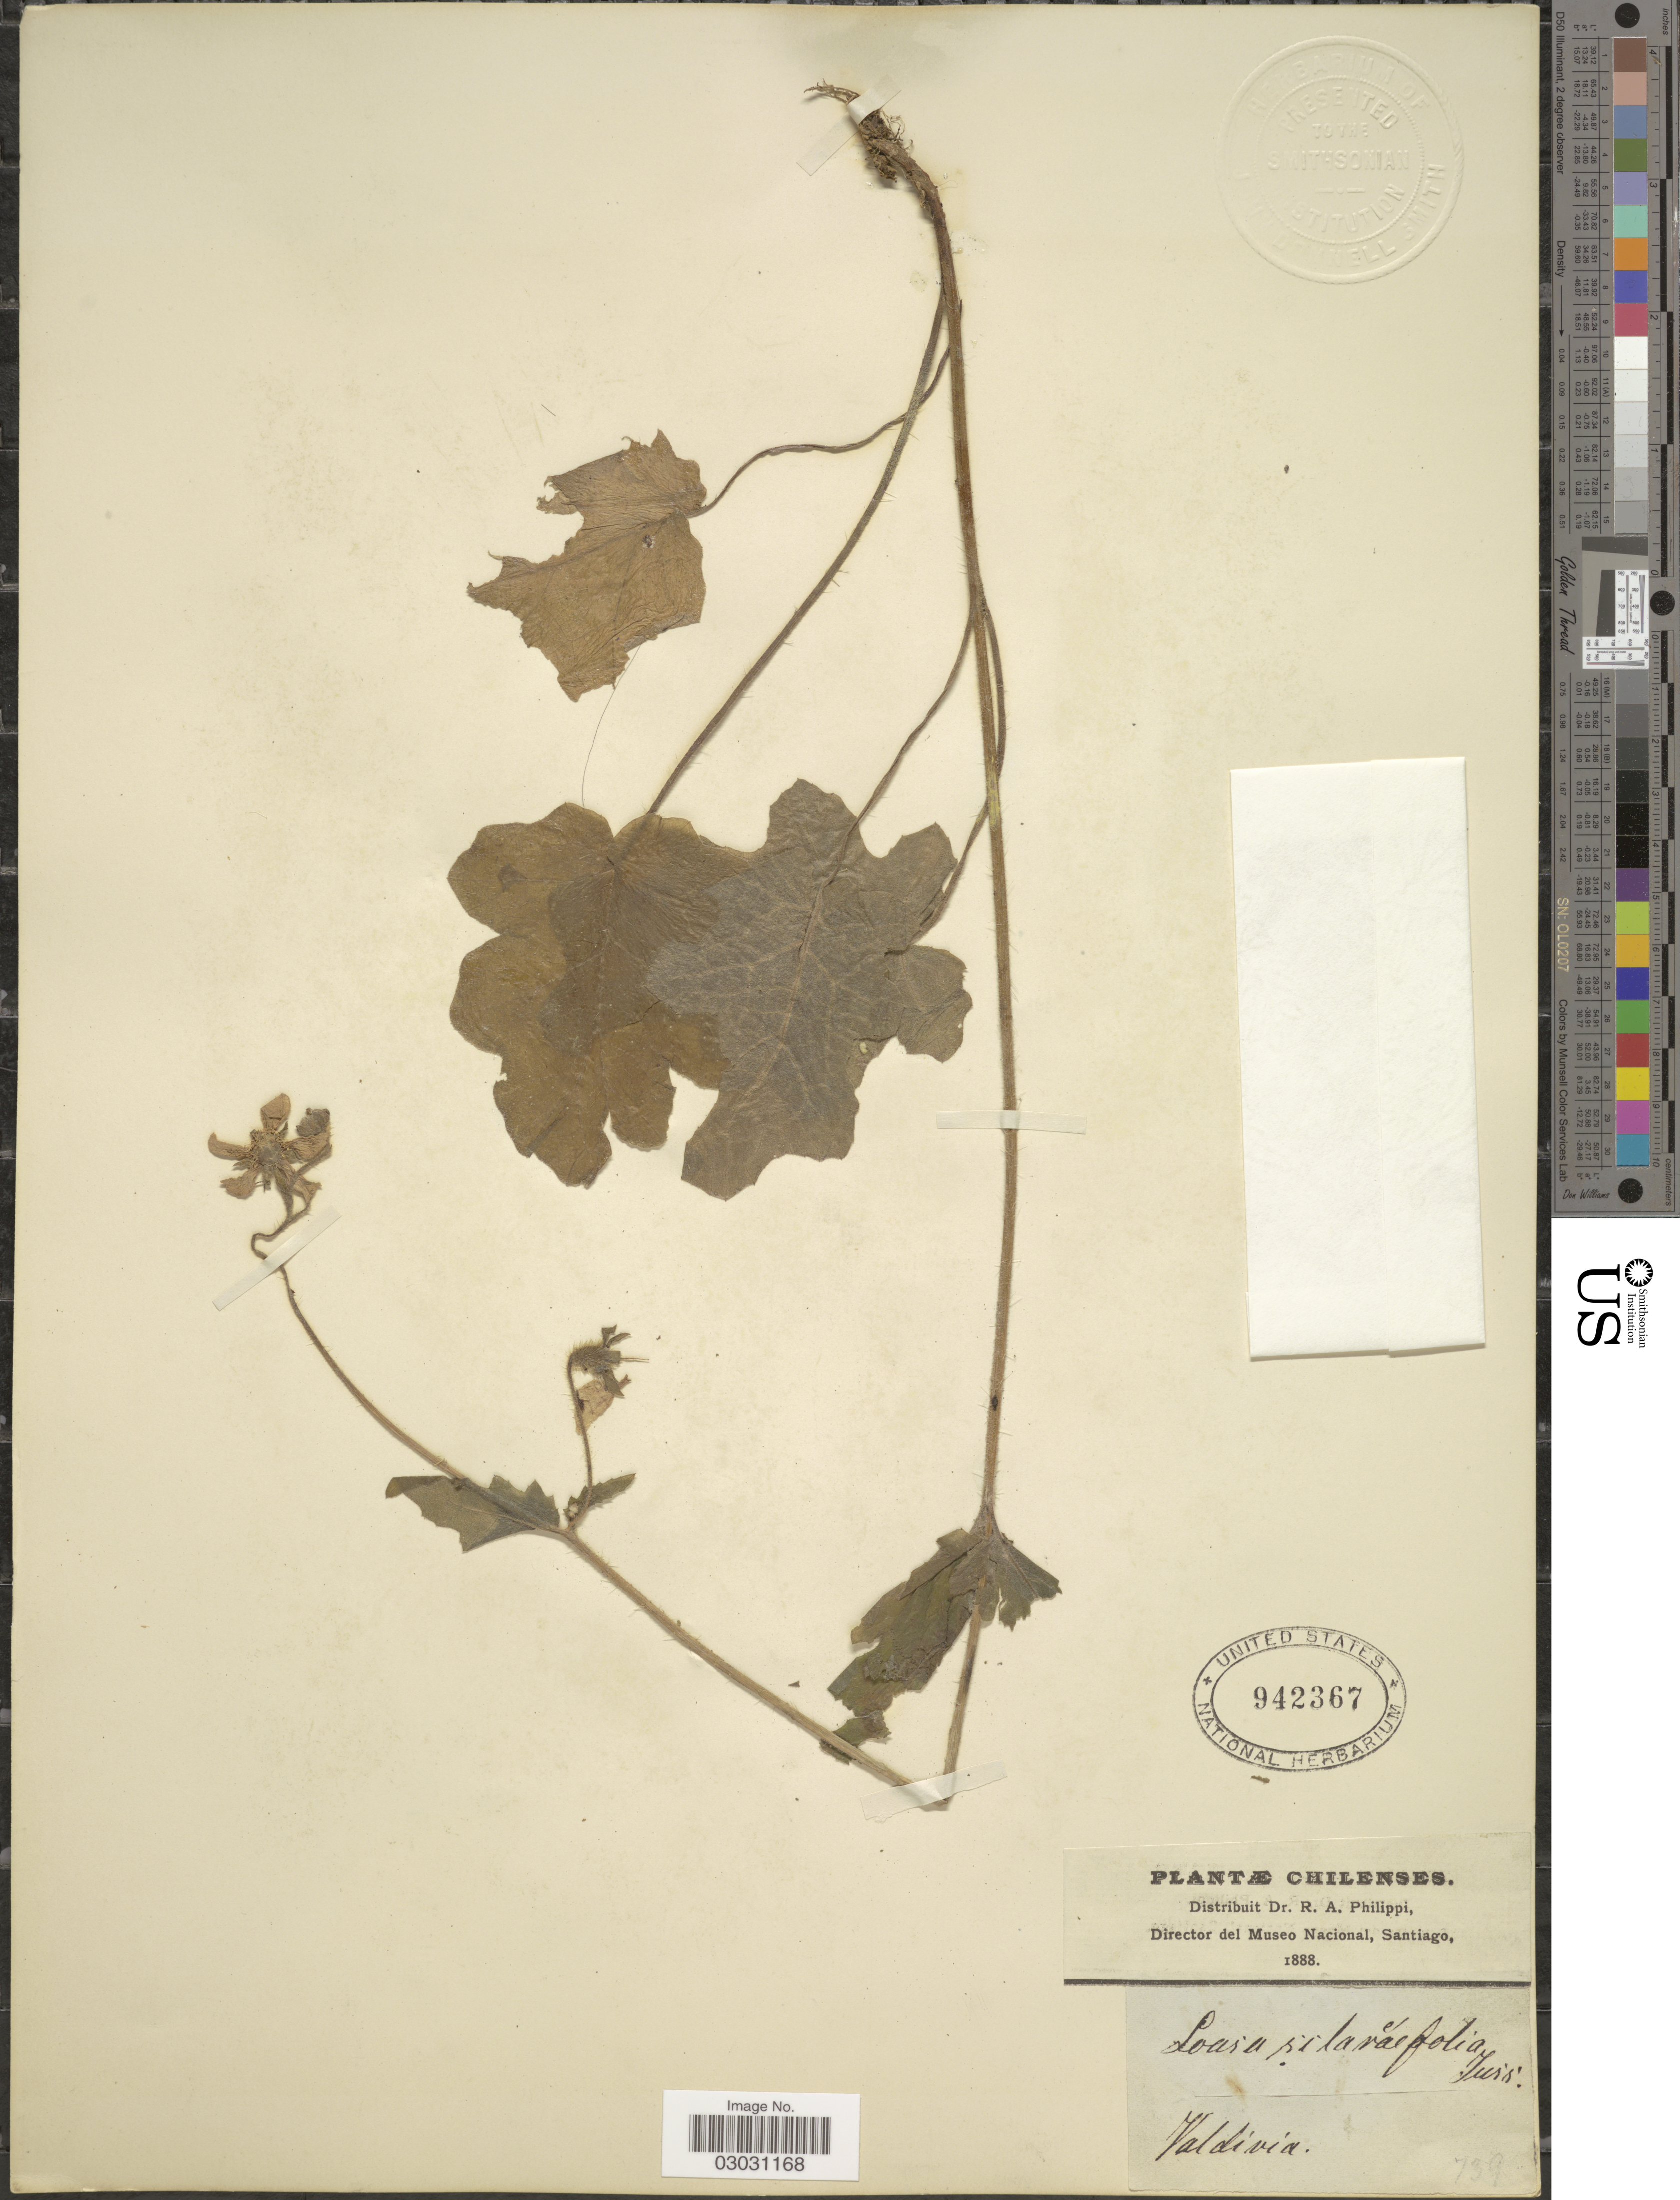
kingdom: Plantae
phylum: Tracheophyta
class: Magnoliopsida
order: Cornales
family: Loasaceae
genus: Loasa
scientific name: Loasa sclareifolia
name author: Juss.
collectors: R. A. Philippi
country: Chile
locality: Valdivia.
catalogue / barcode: US 942367